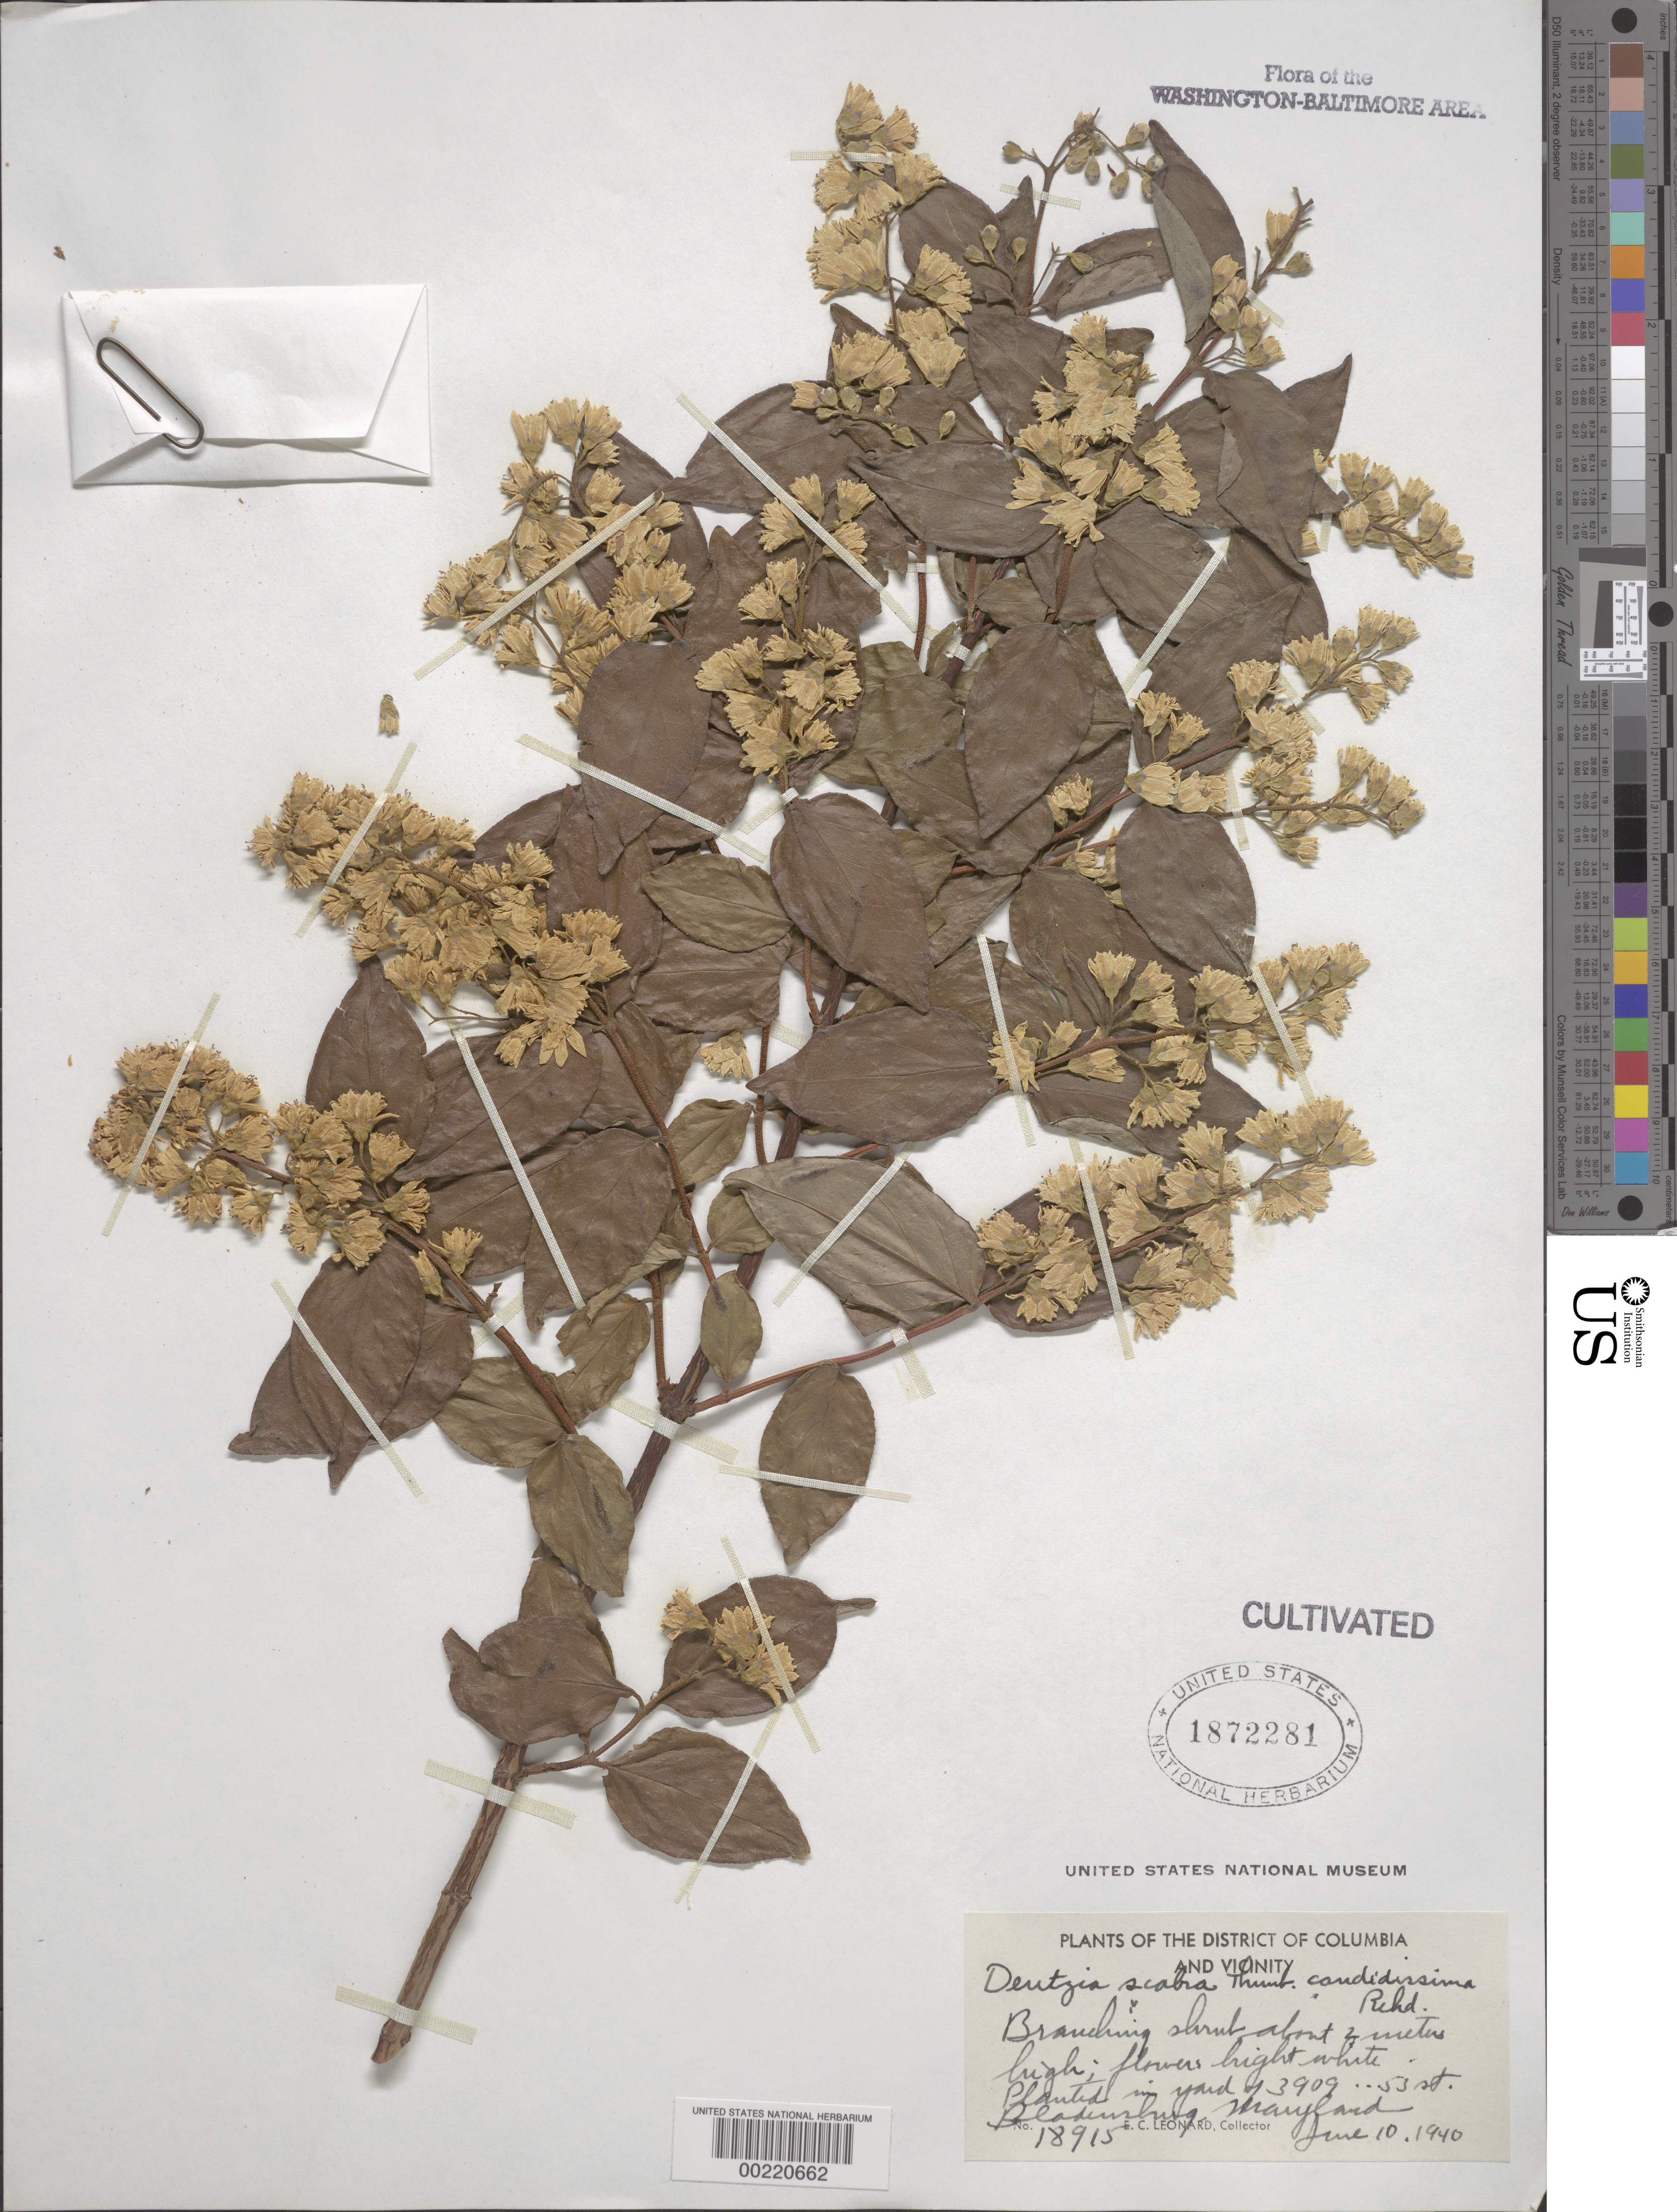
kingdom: Plantae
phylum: Tracheophyta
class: Magnoliopsida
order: Cornales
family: Hydrangeaceae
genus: Deutzia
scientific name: Deutzia scabra var. candidissima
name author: Rehder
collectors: E. C. Leonard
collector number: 18915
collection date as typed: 10 Jun 1940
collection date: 1940-06-10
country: United States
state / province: Maryland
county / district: Prince George's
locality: Bladensburg, 3909 53rd St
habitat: Yard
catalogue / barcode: US 1872281